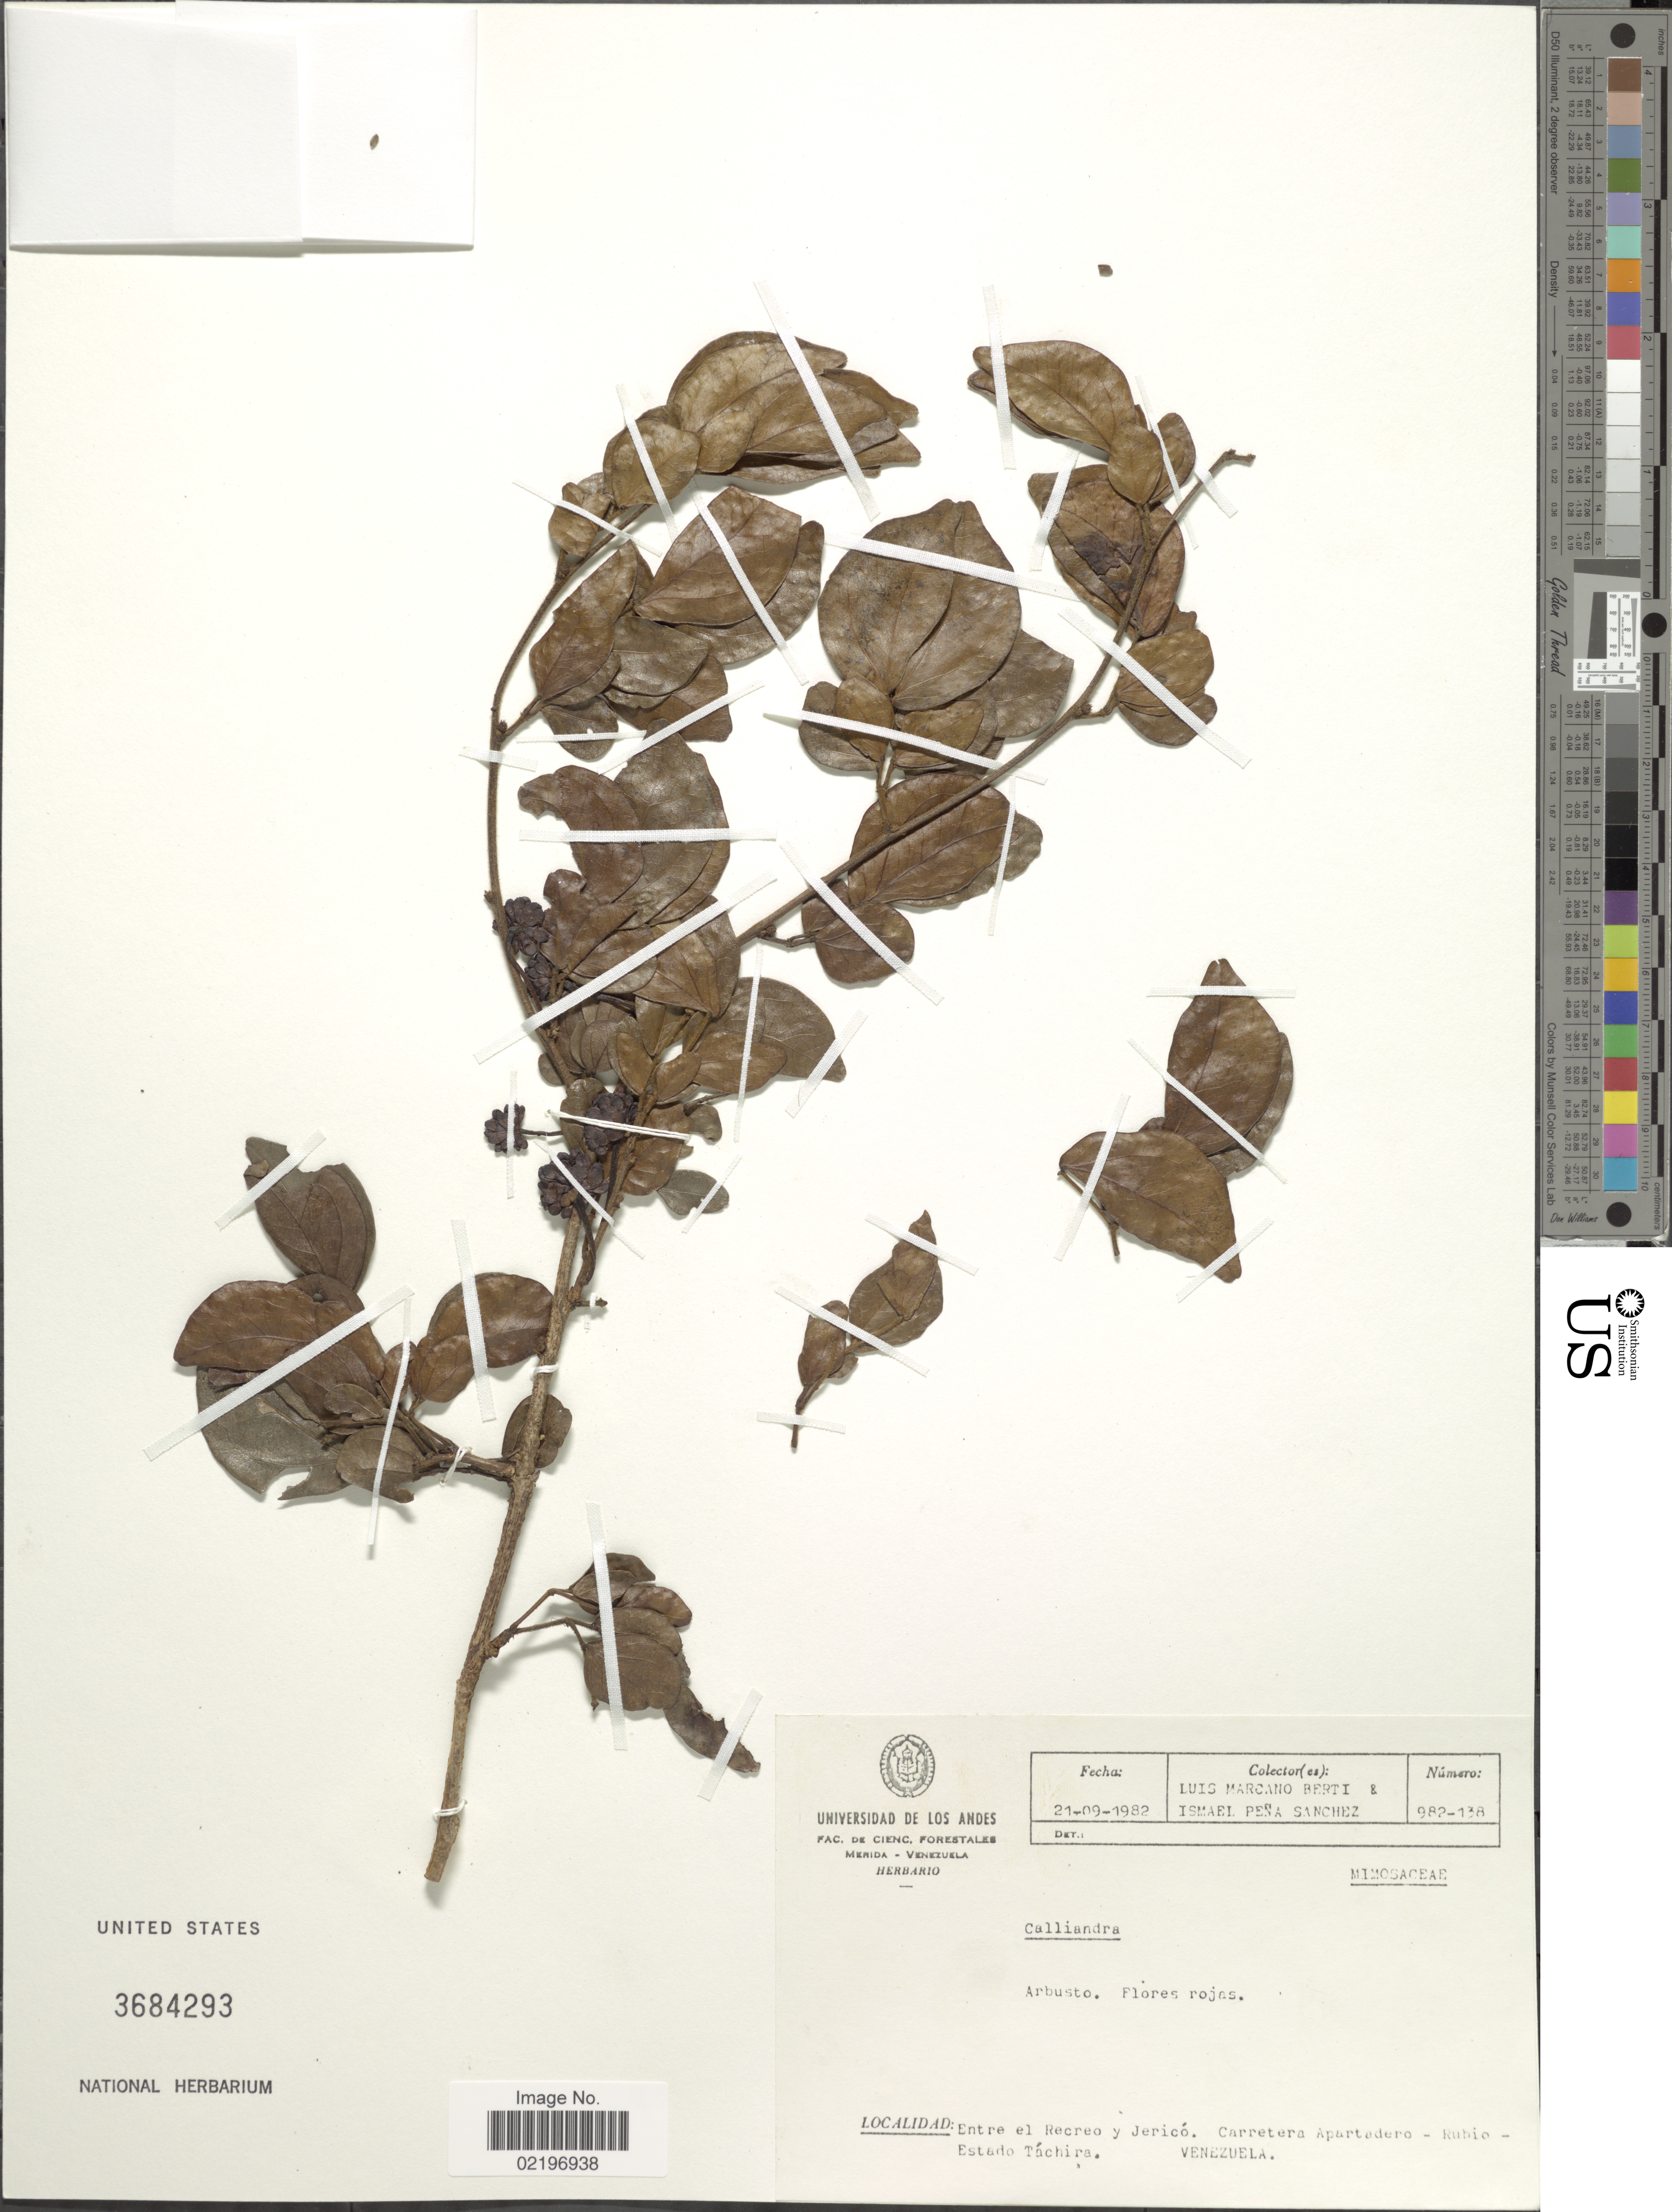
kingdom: Plantae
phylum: Tracheophyta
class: Magnoliopsida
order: Fabales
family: Fabaceae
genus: Calliandra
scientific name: Calliandra sp.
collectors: L. Marcano-Berti & I. Sanchez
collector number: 982-138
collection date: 1982-09-21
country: Venezuela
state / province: Tachira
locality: Entre el Recreo y Jerico. Carretera Apartadero - Rubio - Estada Tachira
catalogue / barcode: US 3684293